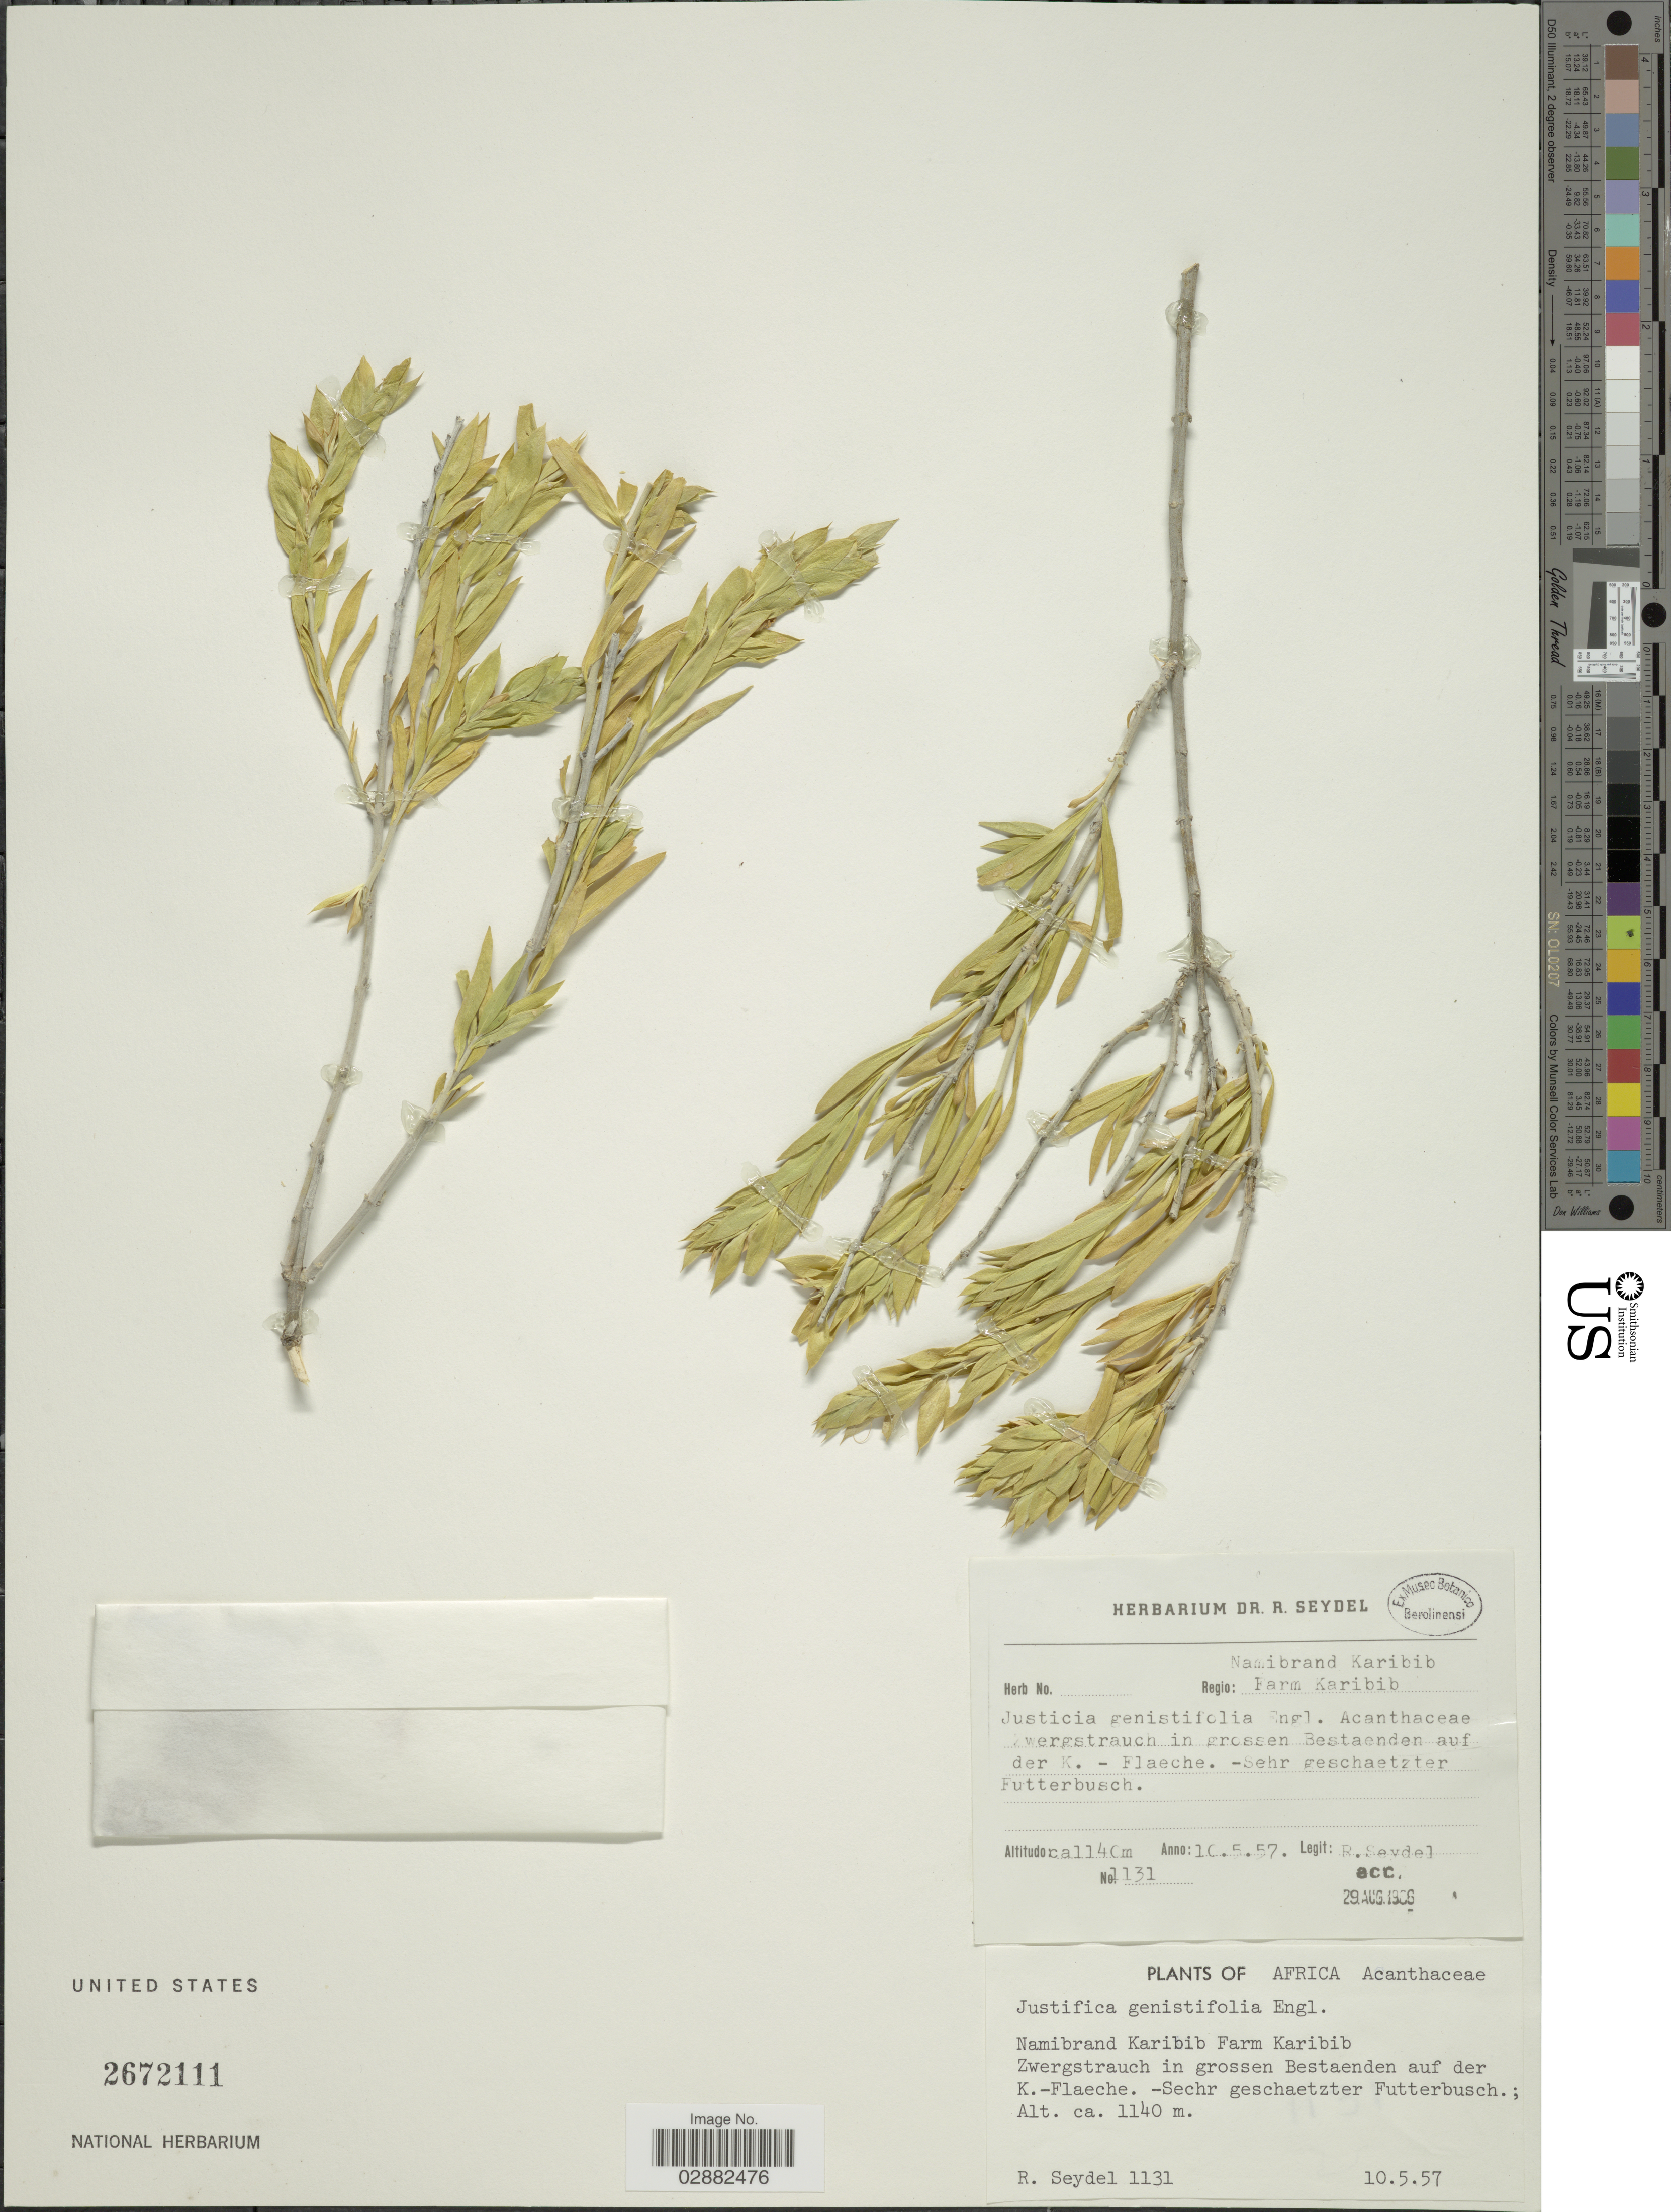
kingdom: Plantae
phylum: Tracheophyta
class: Magnoliopsida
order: Lamiales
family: Acanthaceae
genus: Justicia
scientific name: Justicia genistifolia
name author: Engl.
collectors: R. Seydel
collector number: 1131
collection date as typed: Transcribed d/m/y: 10/5/57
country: Namibia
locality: Regio: Namibrand Karibib, Farm Karibib.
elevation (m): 1140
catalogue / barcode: US 2672111